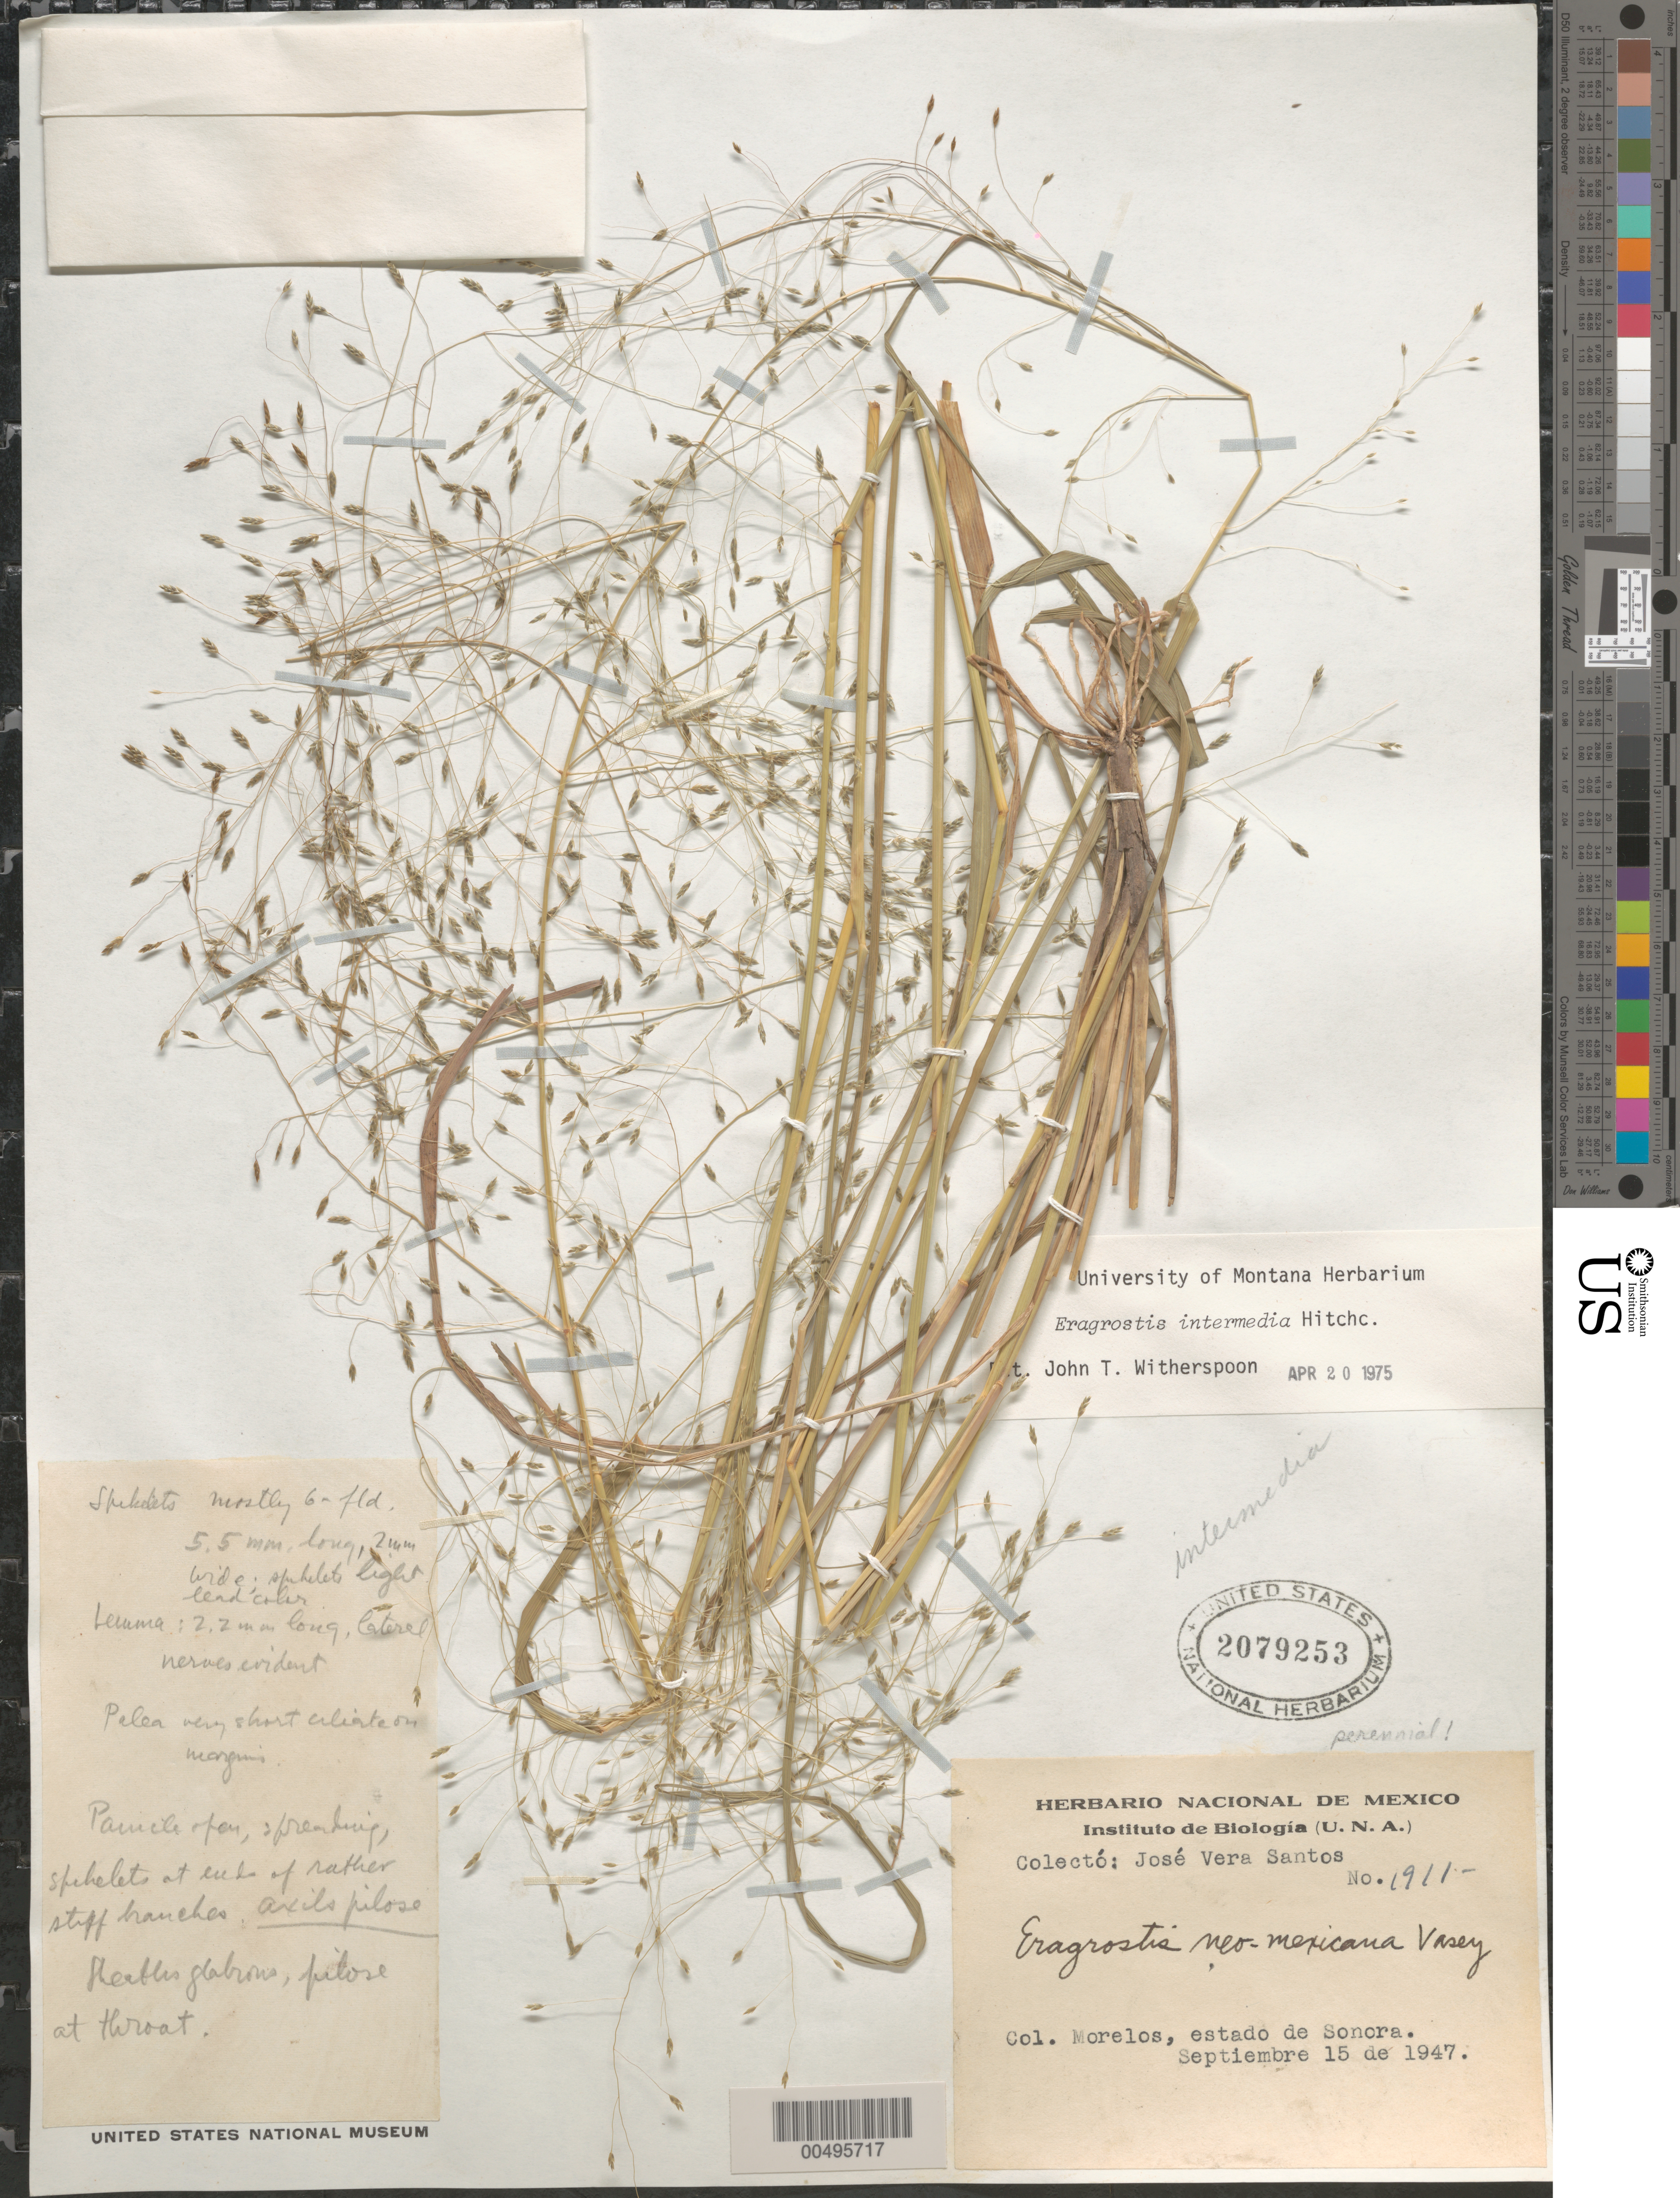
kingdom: Plantae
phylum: Tracheophyta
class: Liliopsida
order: Poales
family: Poaceae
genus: Eragrostis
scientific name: Eragrostis intermedia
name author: Hitchc.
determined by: Witherspoon, John T.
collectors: J. V. Santos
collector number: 1911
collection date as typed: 15 Sep 1947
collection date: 1947-09-15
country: Mexico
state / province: Sonora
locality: Morelos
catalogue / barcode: US 2079253